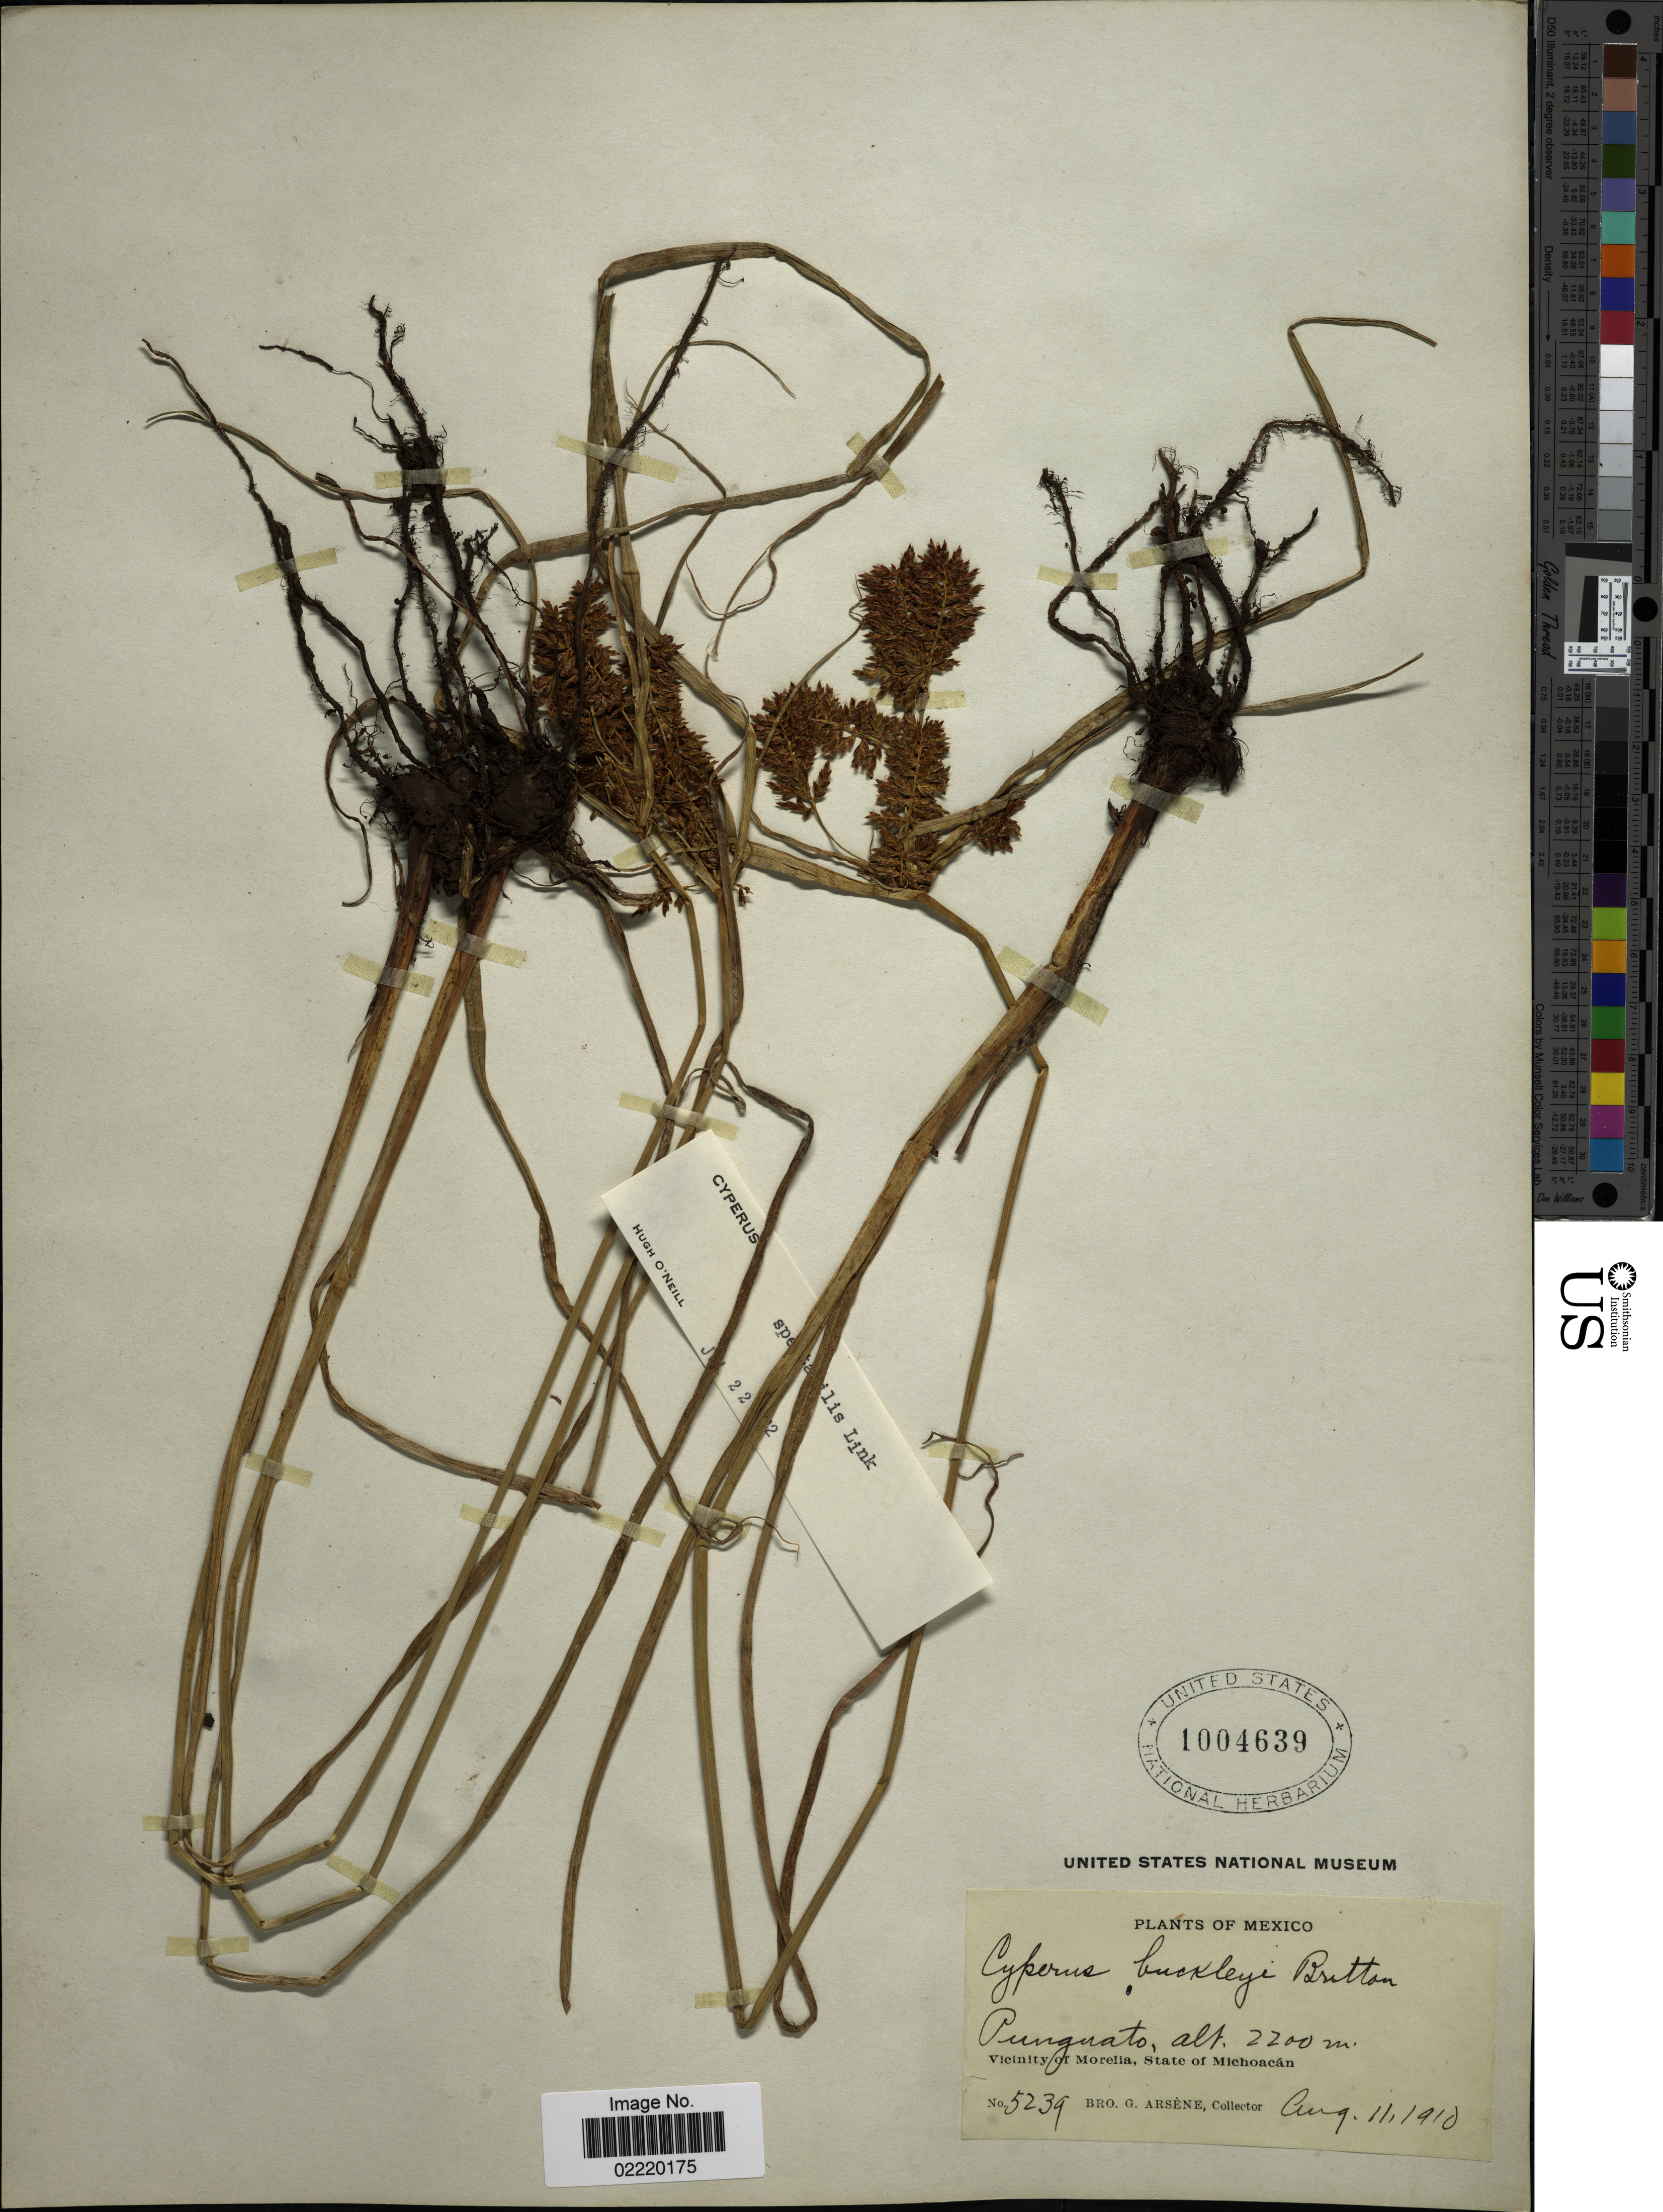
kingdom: Plantae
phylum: Tracheophyta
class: Liliopsida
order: Poales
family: Cyperaceae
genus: Cyperus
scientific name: Cyperus spectabilis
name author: Link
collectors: Bro. G. Arsène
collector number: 5239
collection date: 1910-08-11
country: Mexico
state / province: Michoacán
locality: Punguato, Vicinity of Morelia.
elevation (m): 2200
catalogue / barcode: US 1004639